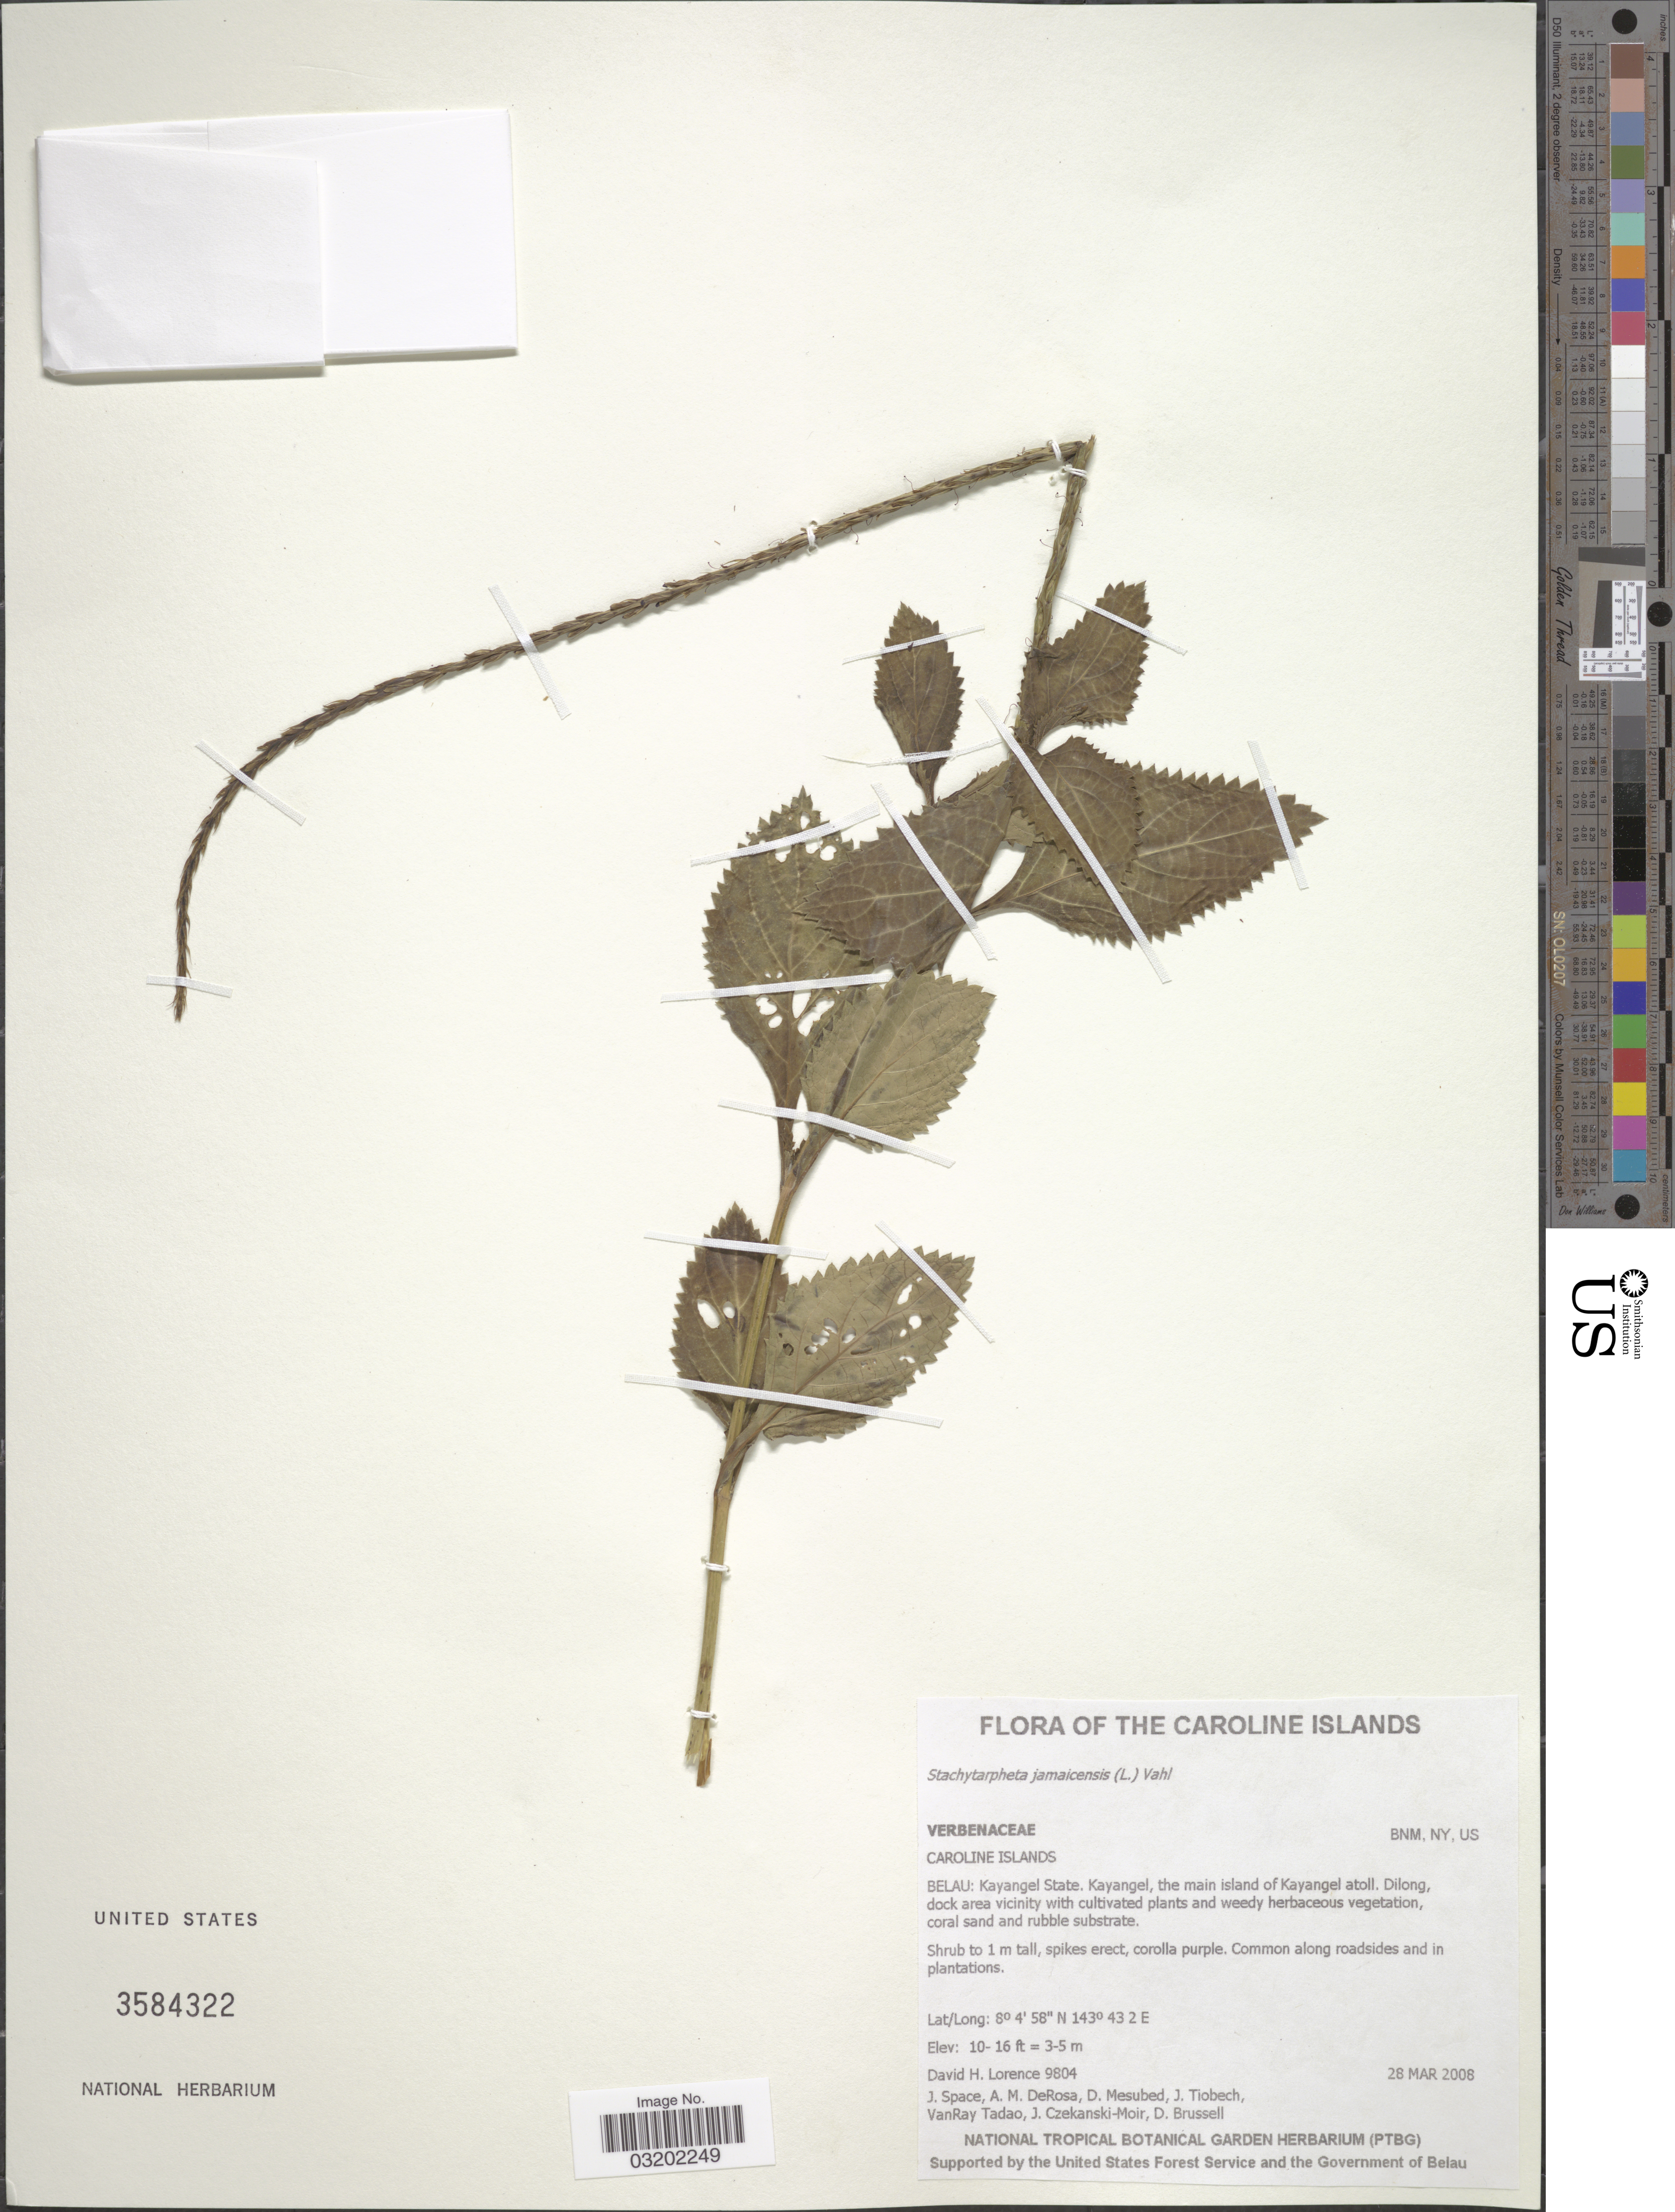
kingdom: Plantae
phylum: Tracheophyta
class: Magnoliopsida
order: Lamiales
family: Verbenaceae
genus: Stachytarpheta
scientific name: Stachytarpheta jamaicensis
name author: (L.) Vahl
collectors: D. Lorence, J. Space, A. DeRosa, D. Mesubed & et al.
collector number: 9804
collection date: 2008-03-28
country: Palau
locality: Caroline Islands. Kayangel State. Kayangel, the main island of Kayangel atoll. Dilong, dock area vicinity.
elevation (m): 3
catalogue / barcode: US 3584322